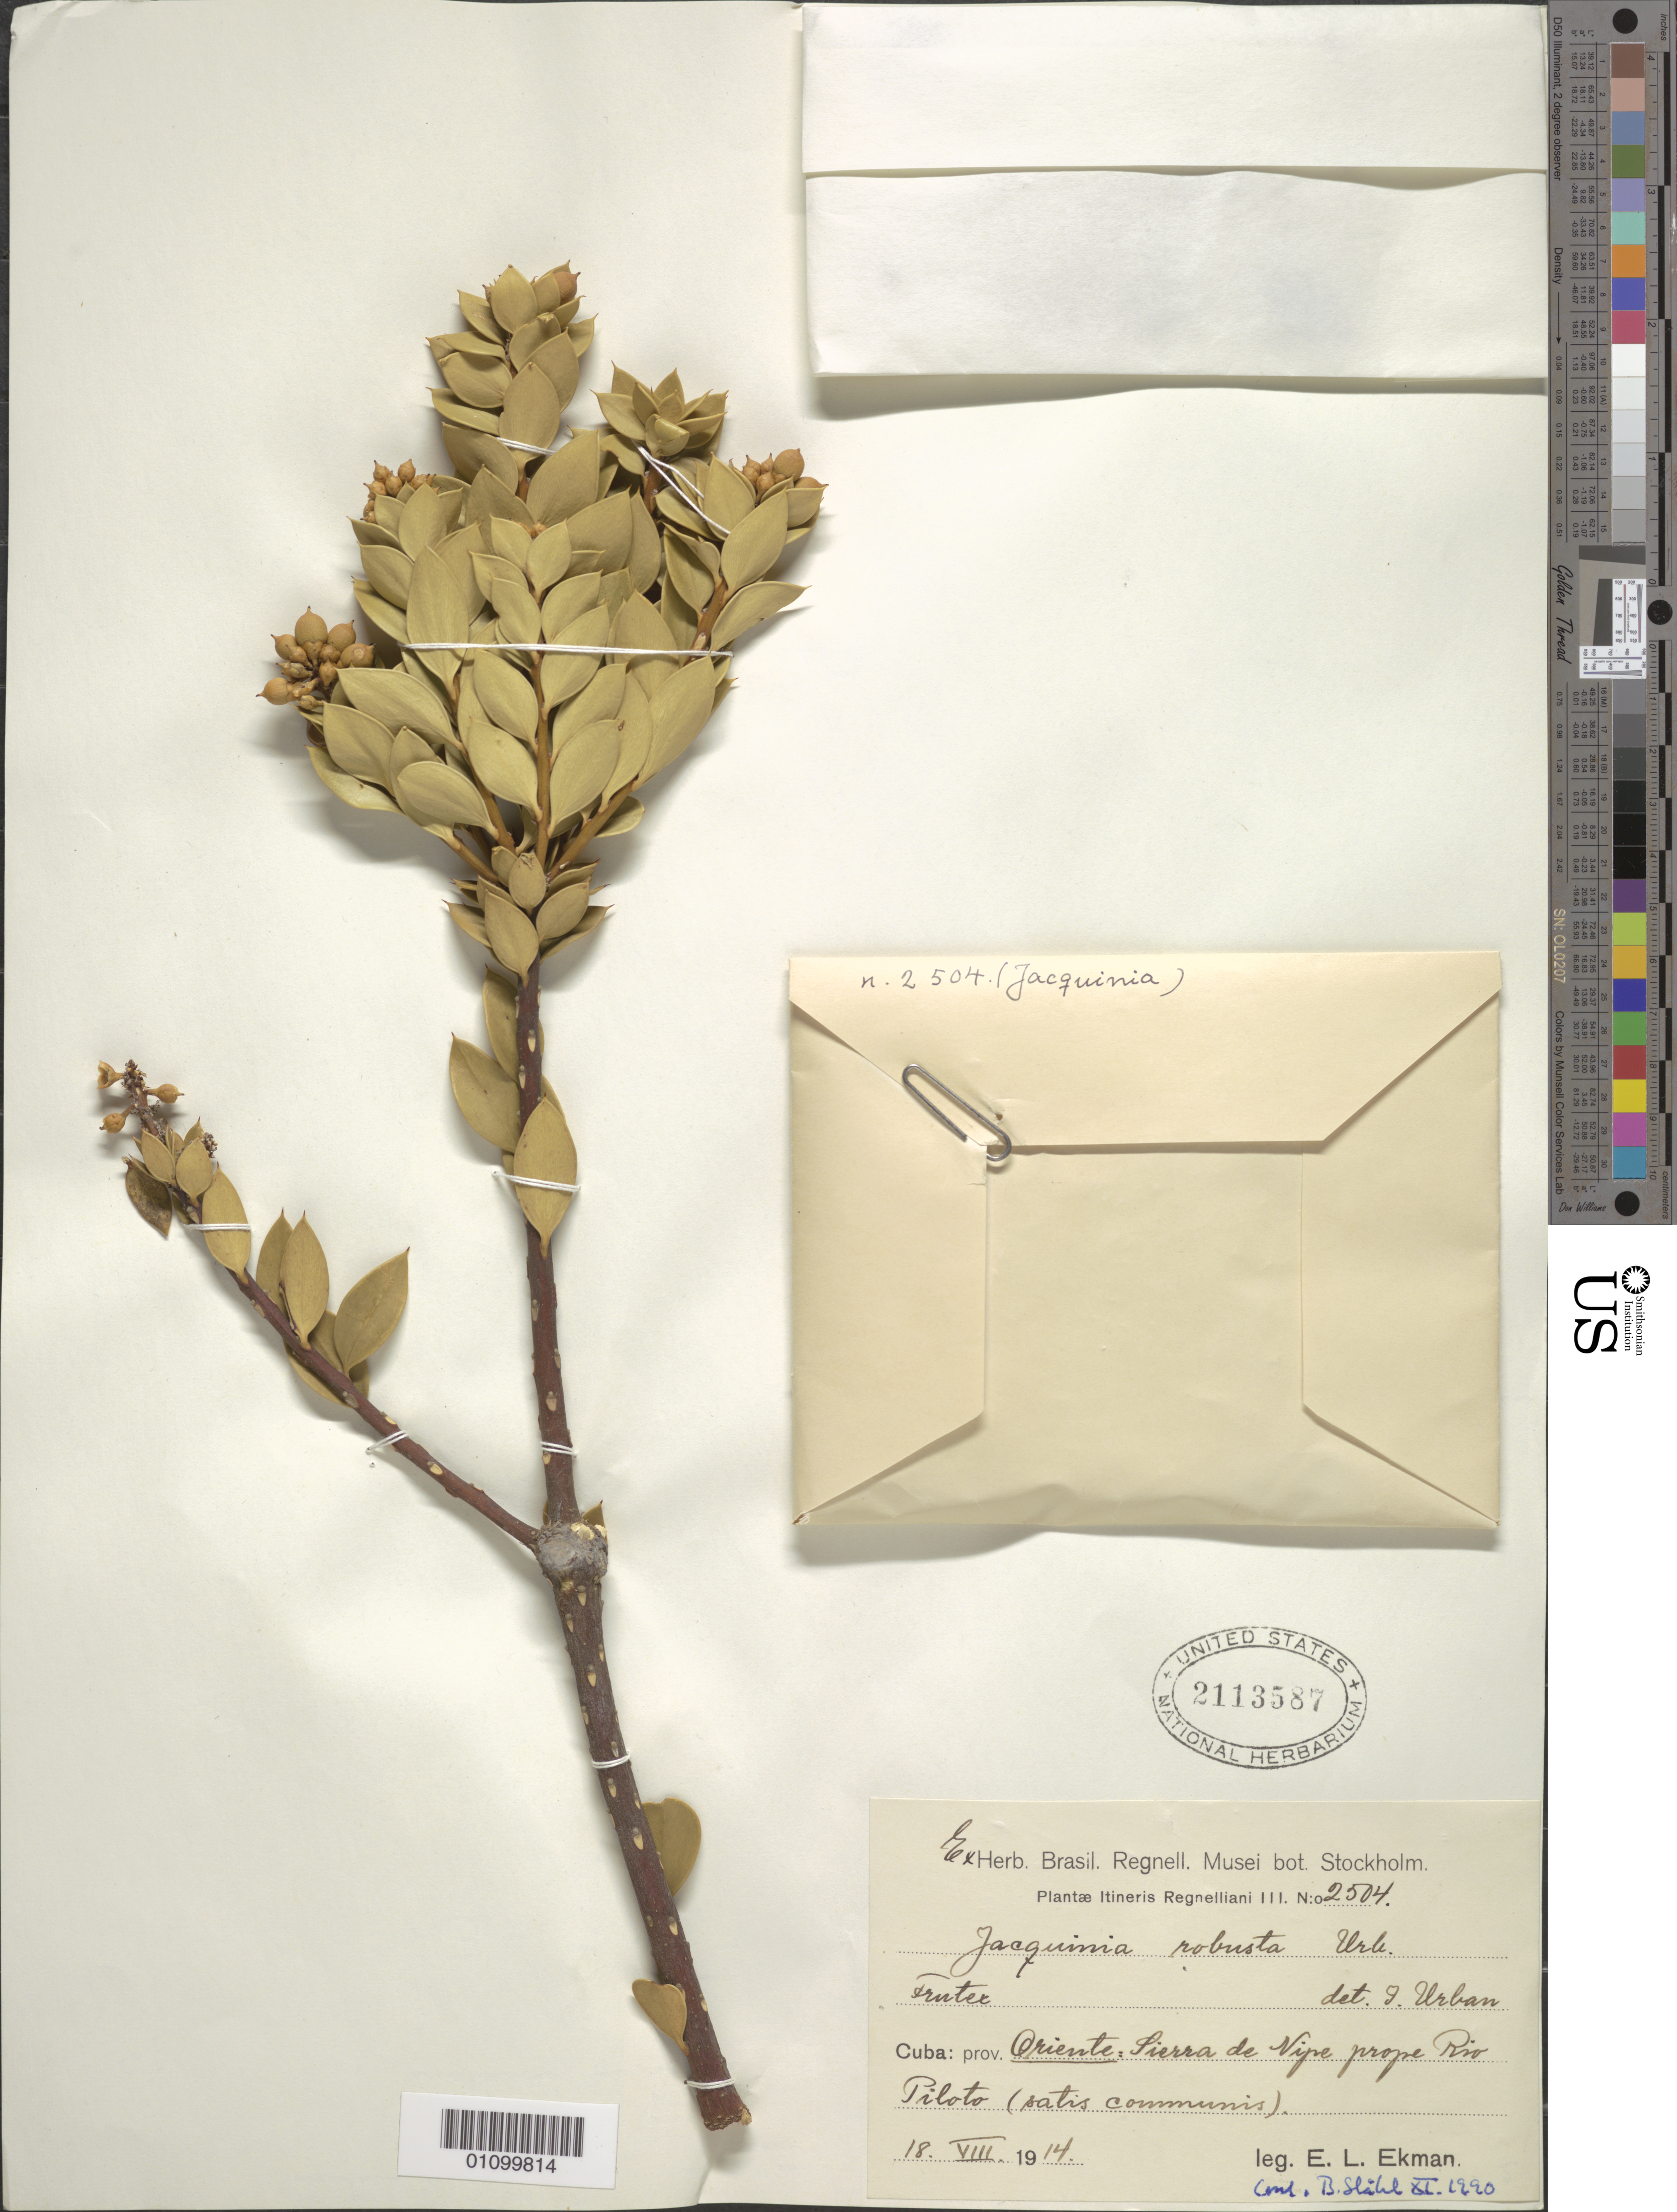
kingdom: Plantae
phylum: Tracheophyta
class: Magnoliopsida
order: Ericales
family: Primulaceae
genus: Jacquinia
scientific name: Jacquinia robusta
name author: Urb.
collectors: E. L. Ekman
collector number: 2504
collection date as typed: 18 Aug 1914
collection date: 1914-08-18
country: Cuba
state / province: Holguín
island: Cuba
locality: Sierra de Nipe prope Rio Piloto, satris communis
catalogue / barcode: US 2113587